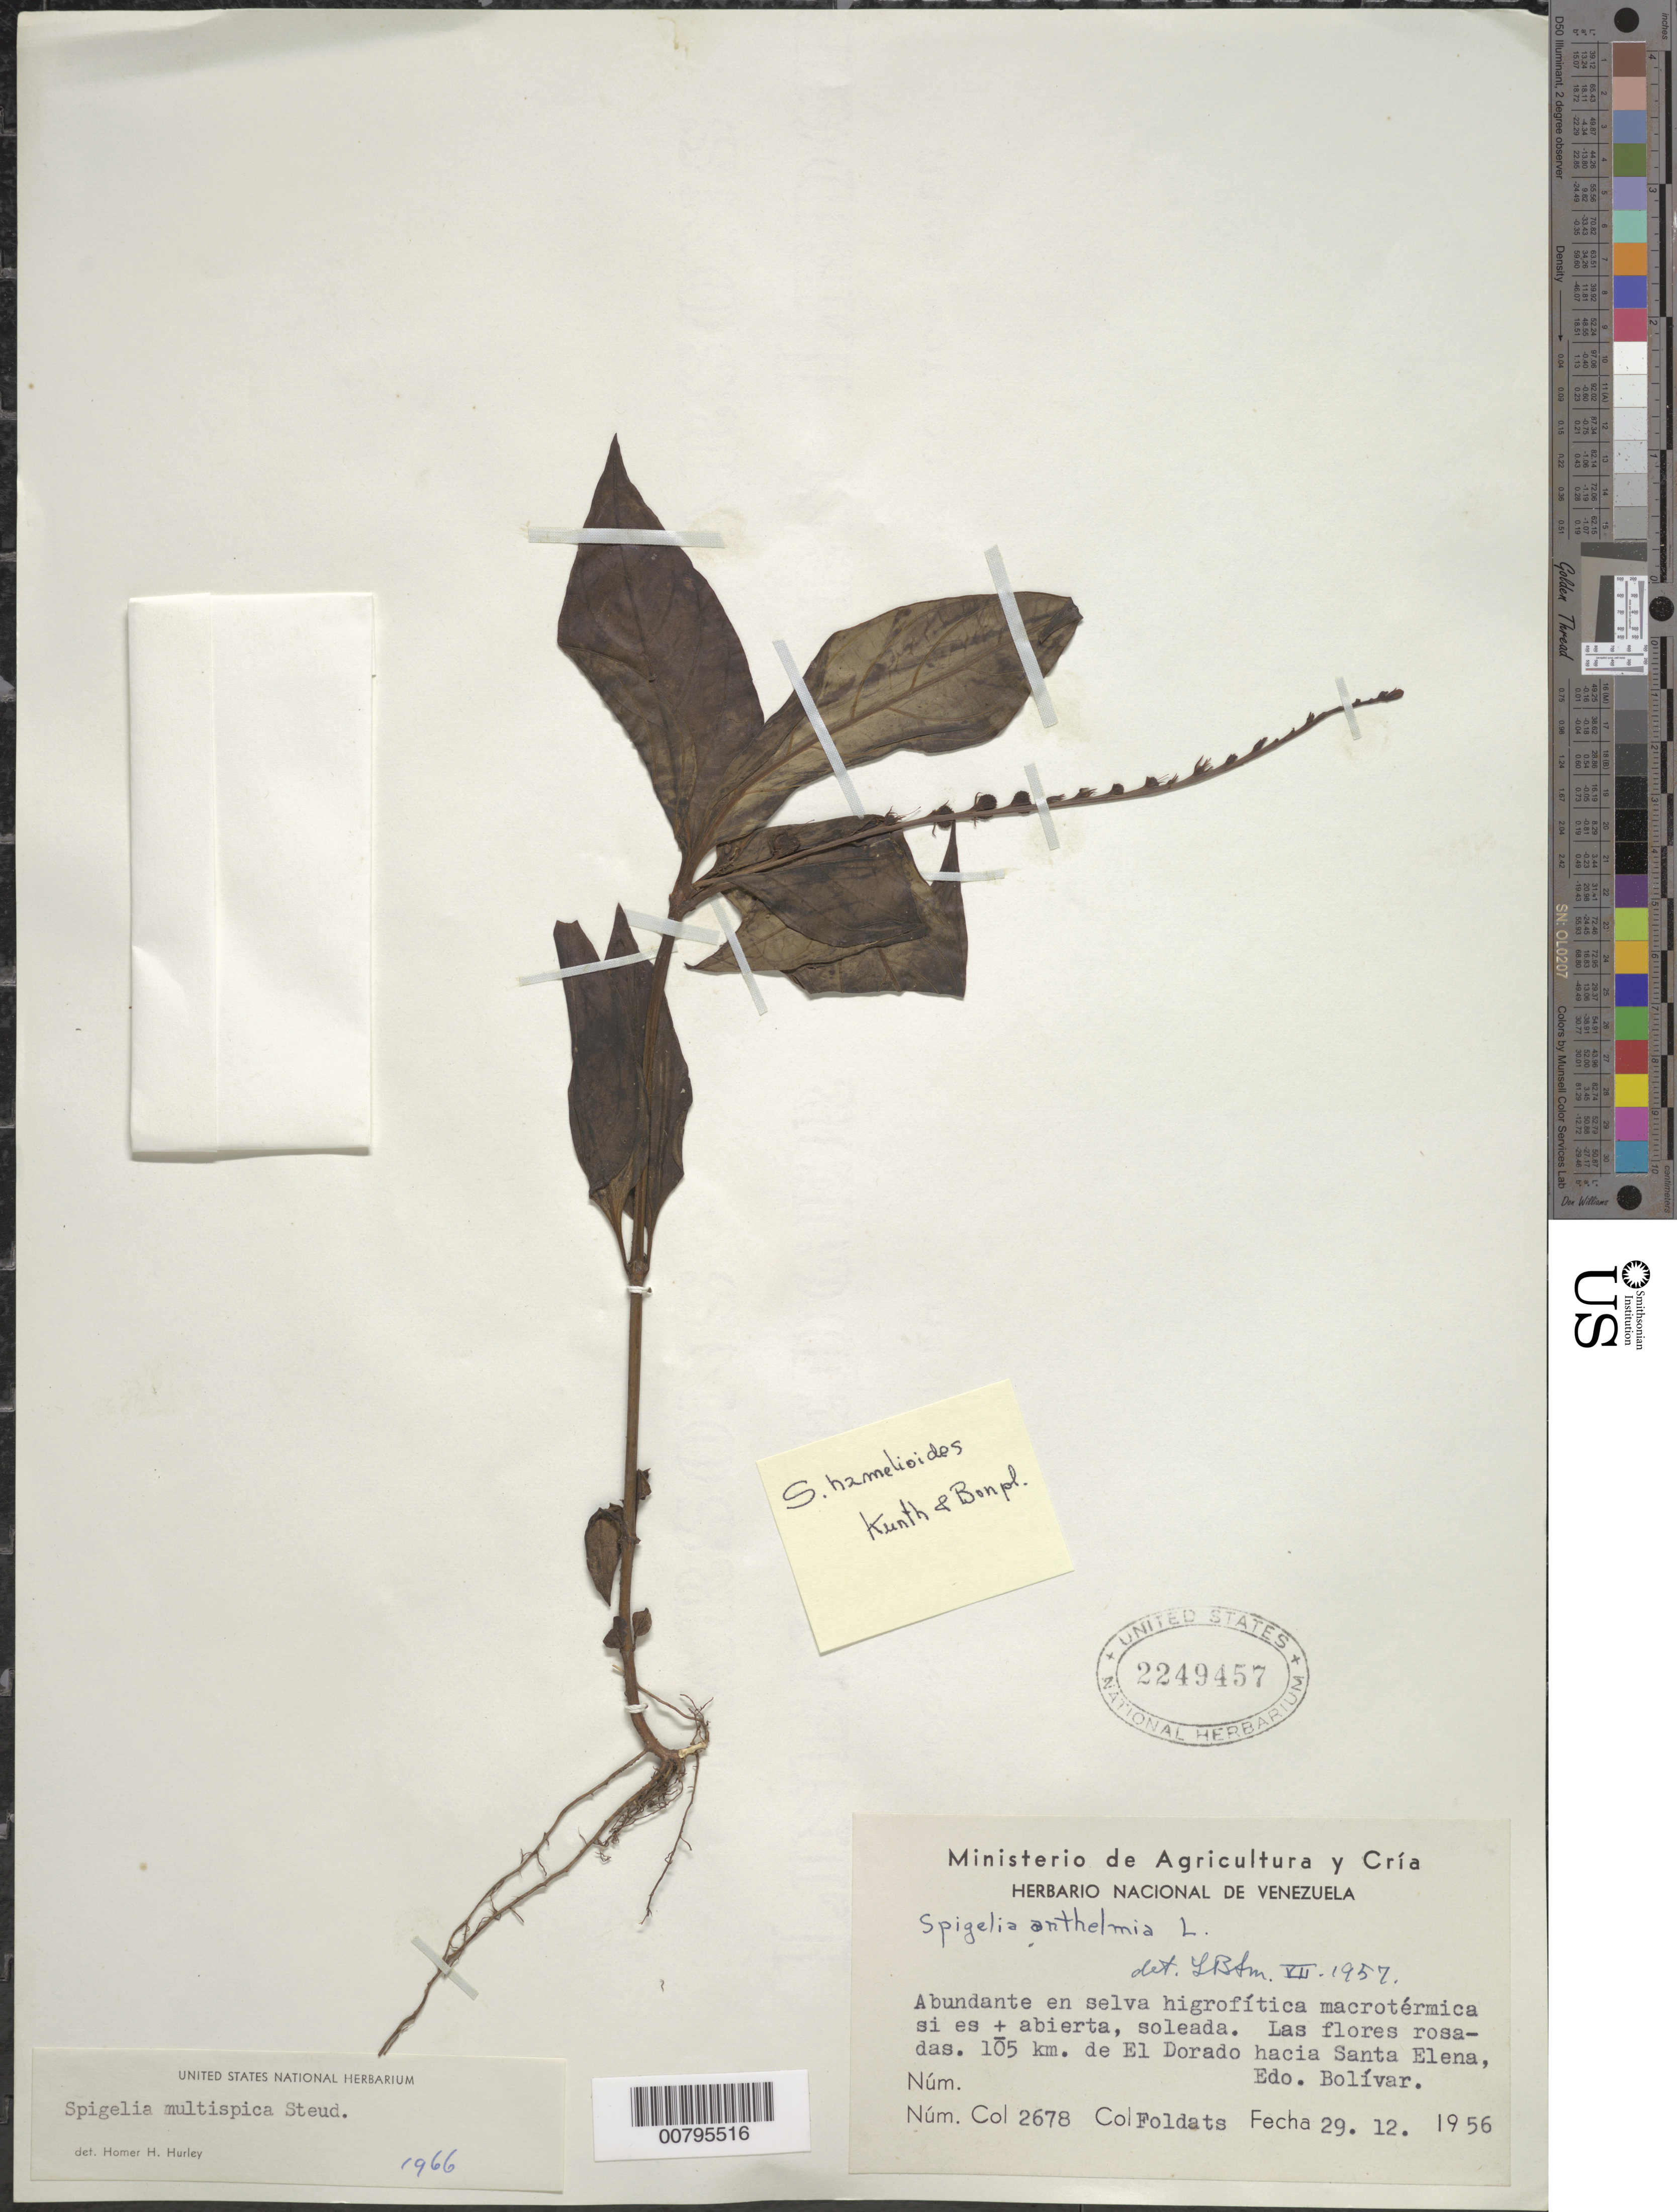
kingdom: Plantae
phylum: Tracheophyta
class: Magnoliopsida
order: Gentianales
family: Loganiaceae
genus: Spigelia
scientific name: Spigelia multispica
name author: Steud.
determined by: Hurley, H. H.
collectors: E. Foldats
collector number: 2678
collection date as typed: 29-Dec-56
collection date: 1956-12-29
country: Venezuela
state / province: Bolívar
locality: El Dorado, 105 km hacia Santa Elena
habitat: Selva higrofitica macrotermica si es +/- abierta, soleada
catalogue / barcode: US 2249457